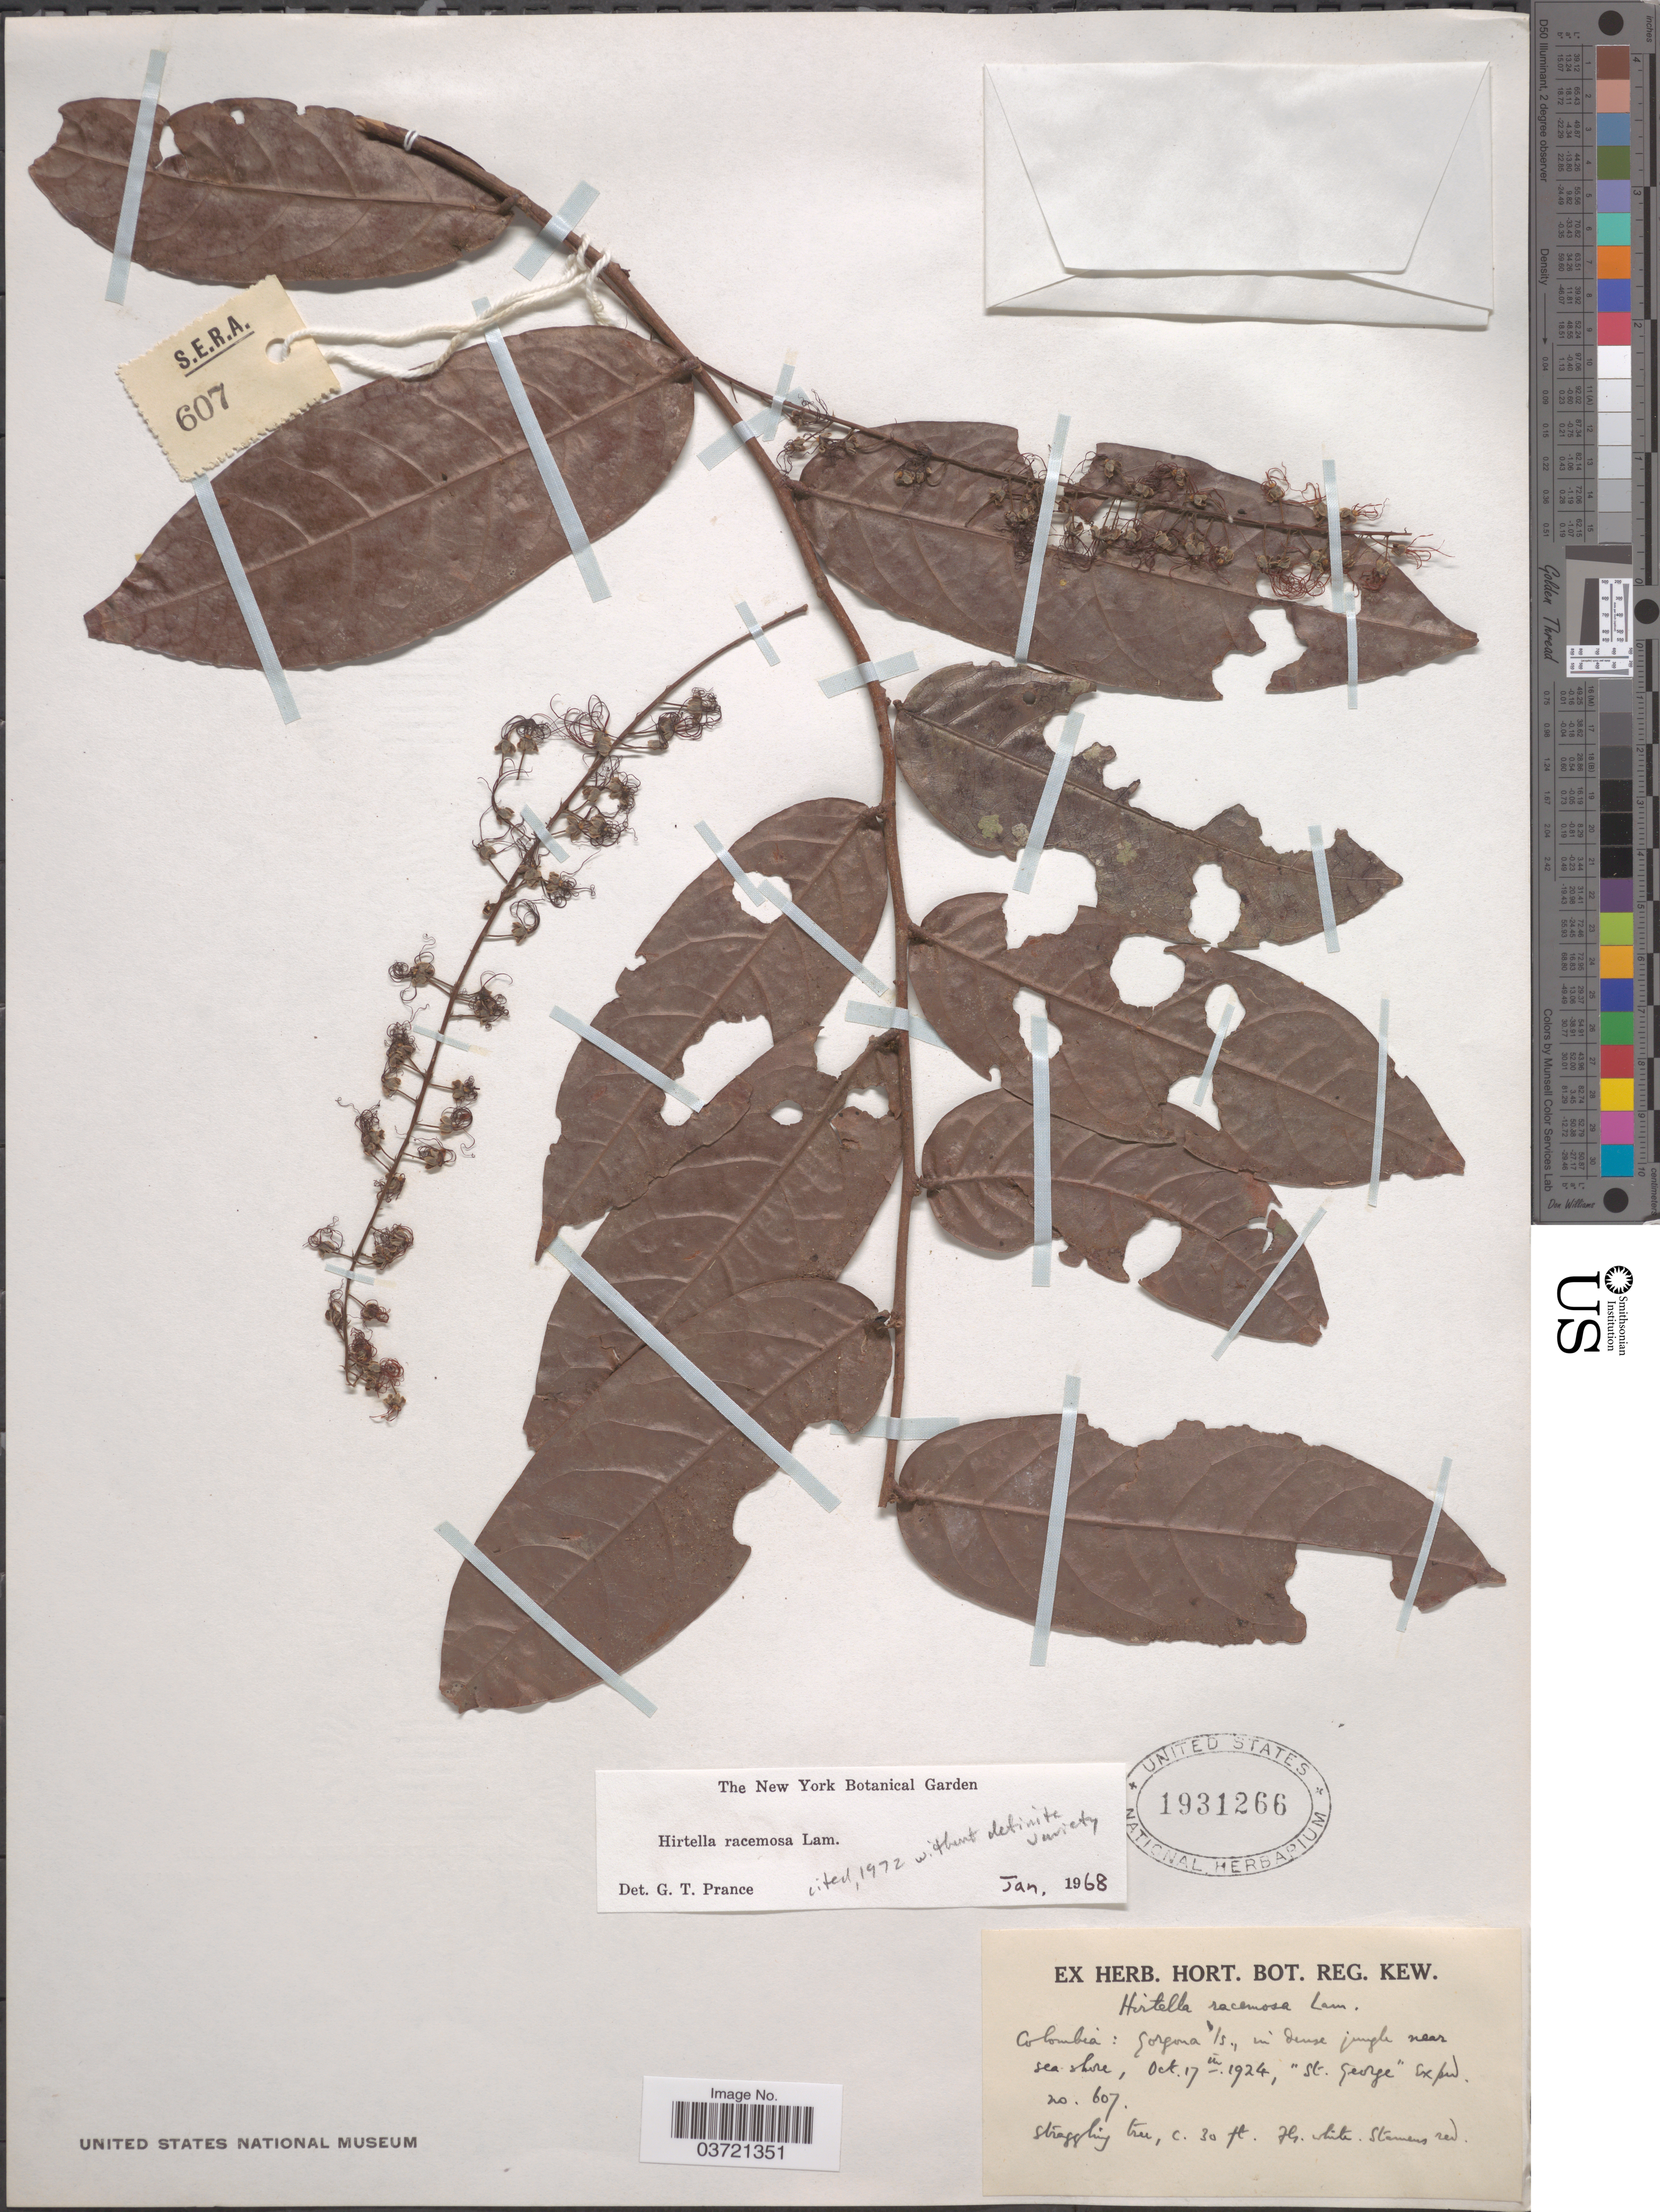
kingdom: Plantae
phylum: Tracheophyta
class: Magnoliopsida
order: Malpighiales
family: Chrysobalanaceae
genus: Hirtella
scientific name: Hirtella racemosa var. racemosa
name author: Lam.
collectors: St. George Exped.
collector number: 607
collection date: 1924-10-17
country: Colombia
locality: Gorgona Is., in dense jungle near sea shore.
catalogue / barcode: US 1931266